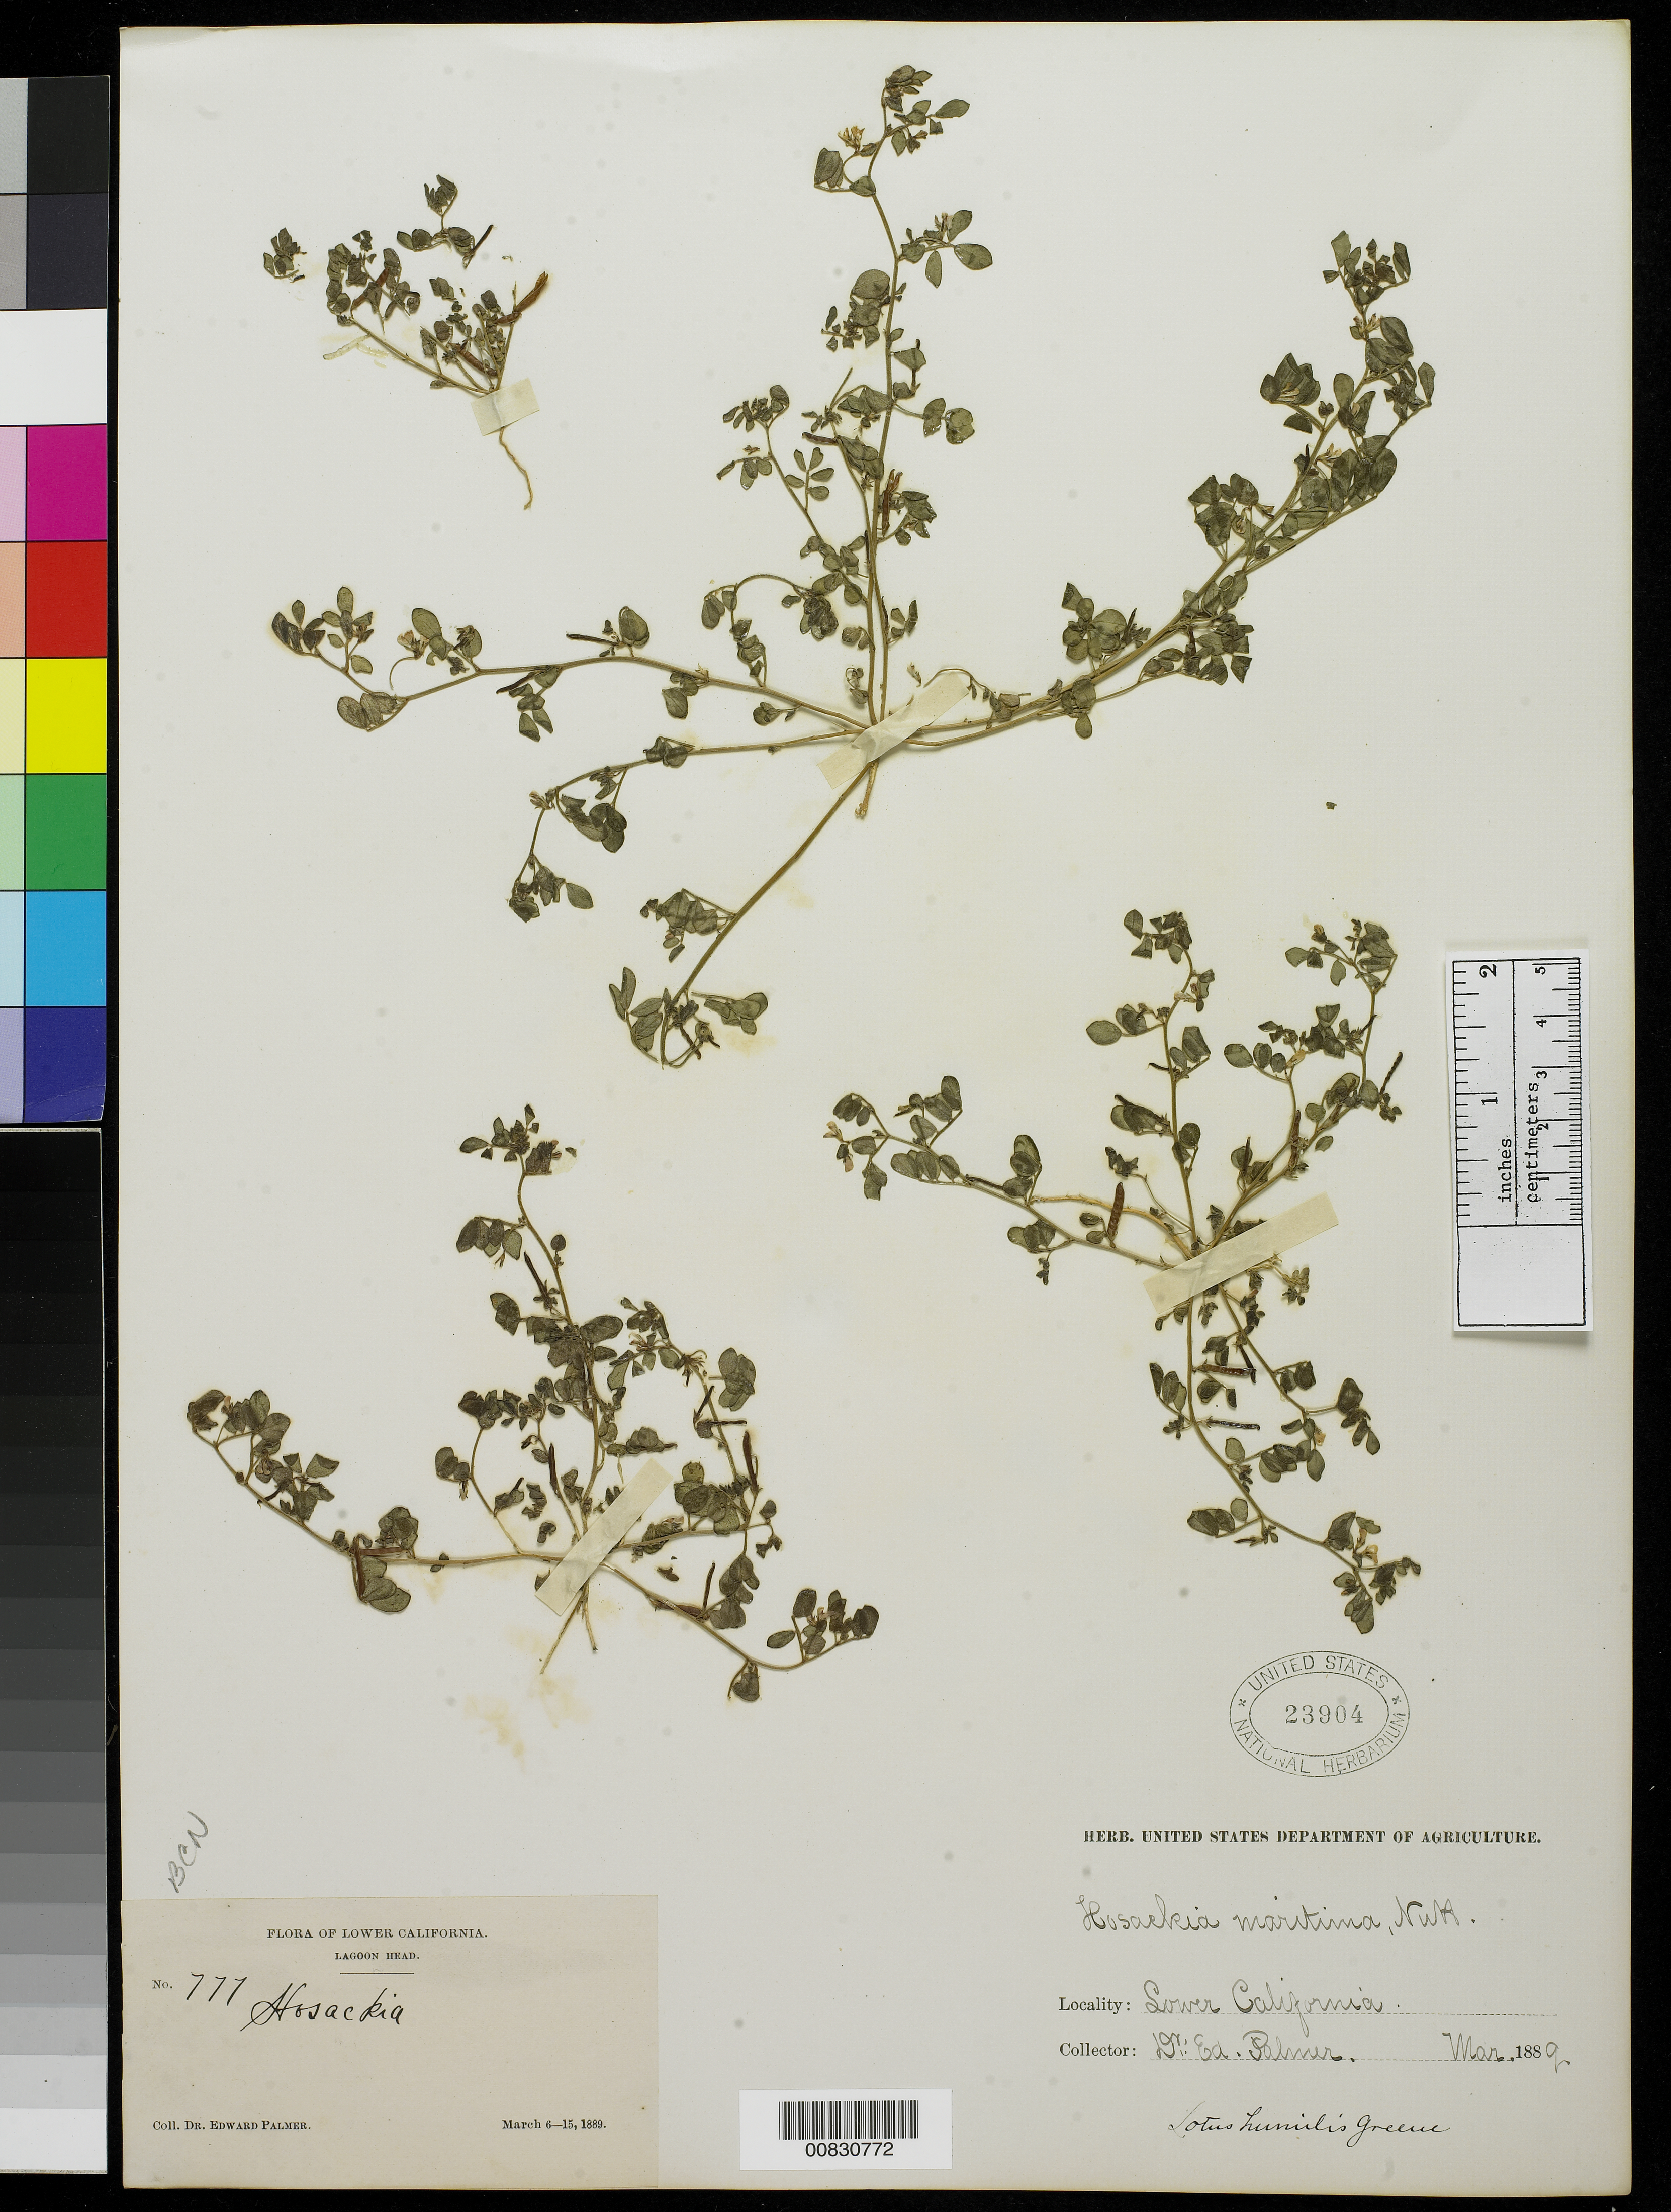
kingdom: Plantae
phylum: Tracheophyta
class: Magnoliopsida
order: Fabales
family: Fabaceae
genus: Acmispon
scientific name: Acmispon maritimus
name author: (Nutt.) D.D. Sokoloff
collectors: E. Palmer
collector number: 777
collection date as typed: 06 Mar 1889 to 15 Mar 1889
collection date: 1889-03-06/1889-03-15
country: Mexico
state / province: Baja California Norte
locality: Lagoon Head, Baja California.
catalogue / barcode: US 23904